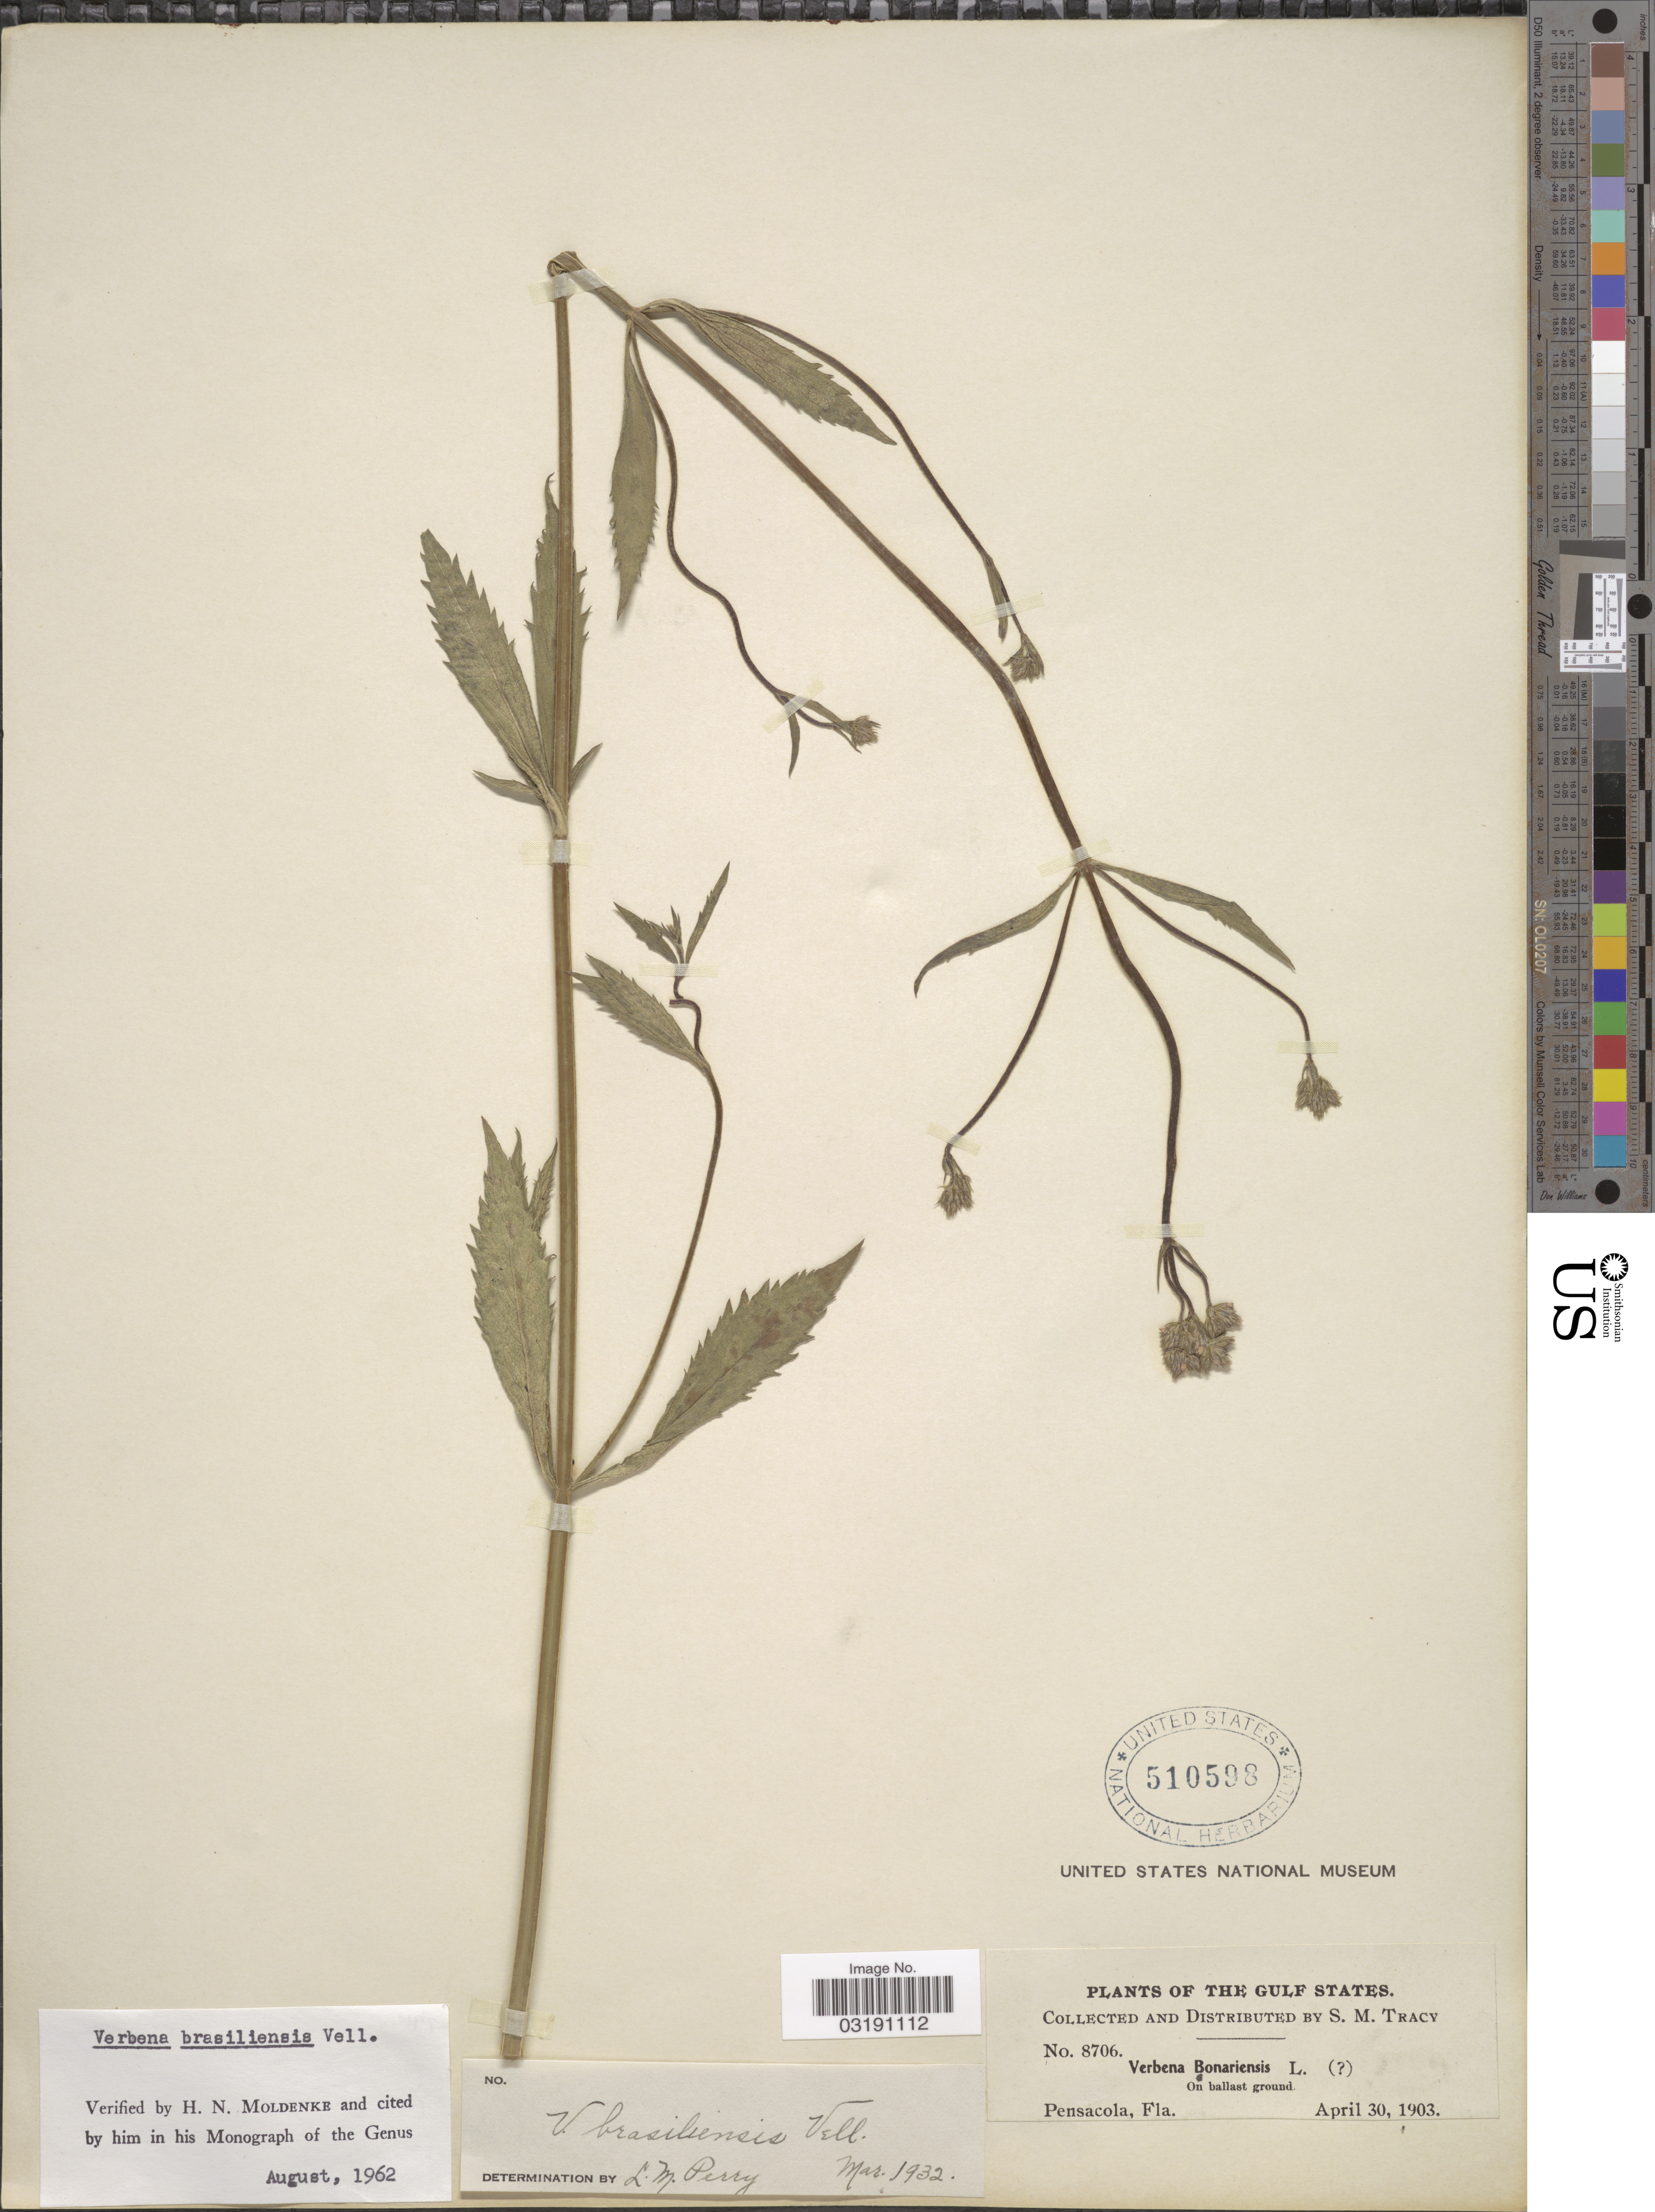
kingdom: Plantae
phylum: Tracheophyta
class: Magnoliopsida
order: Lamiales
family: Verbenaceae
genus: Verbena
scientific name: Verbena brasiliensis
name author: Vell.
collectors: S. M. Tracy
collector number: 8706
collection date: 1903-04-30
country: United States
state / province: Florida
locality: The Gulf States. Pensacola.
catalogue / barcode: US 510598